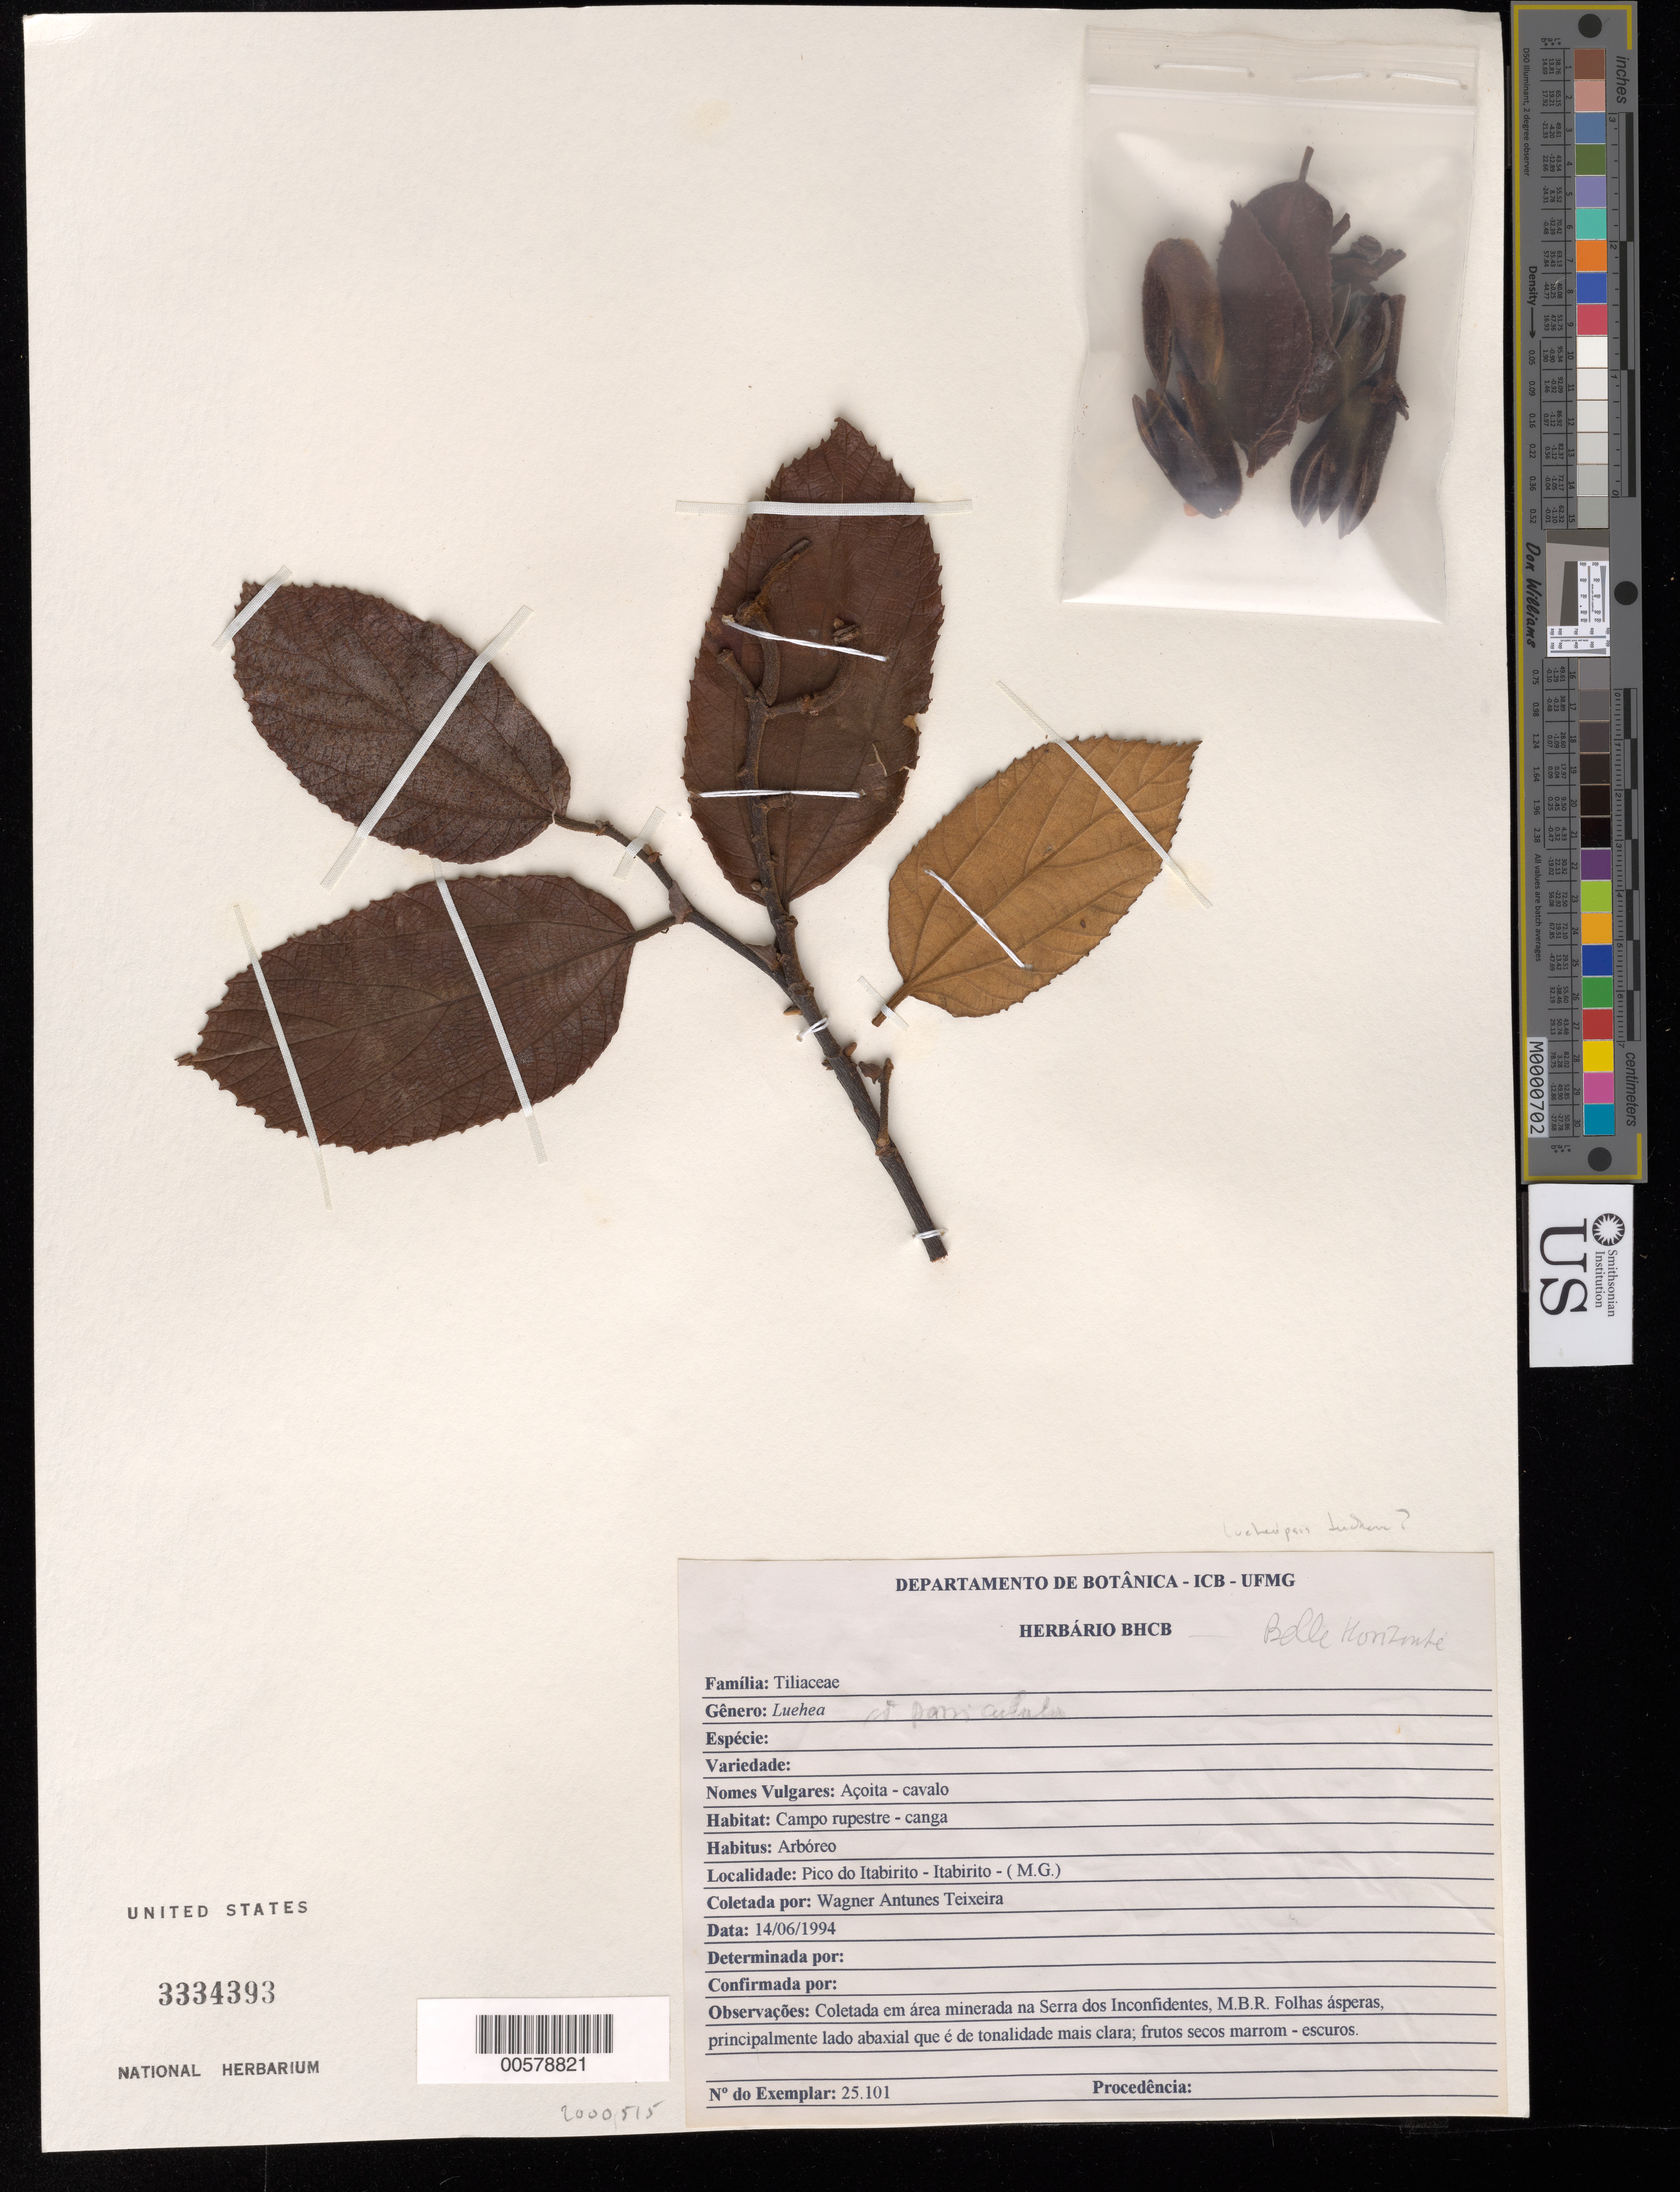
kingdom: Plantae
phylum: Tracheophyta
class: Magnoliopsida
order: Malvales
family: Malvaceae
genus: Luehea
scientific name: Luehea paniculata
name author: Mart.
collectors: W. Teixeira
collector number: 25101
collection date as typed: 14 Jun 1994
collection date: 1994-06-14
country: Brazil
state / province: Minas Gerais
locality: Pico do Itabirito - Itabirito. Colectada em área minerada na Serra dos Inconfidentes, M.B.R.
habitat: Campo rupestre -canga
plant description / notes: Common name: Açoita-cavalo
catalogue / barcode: US 3334393